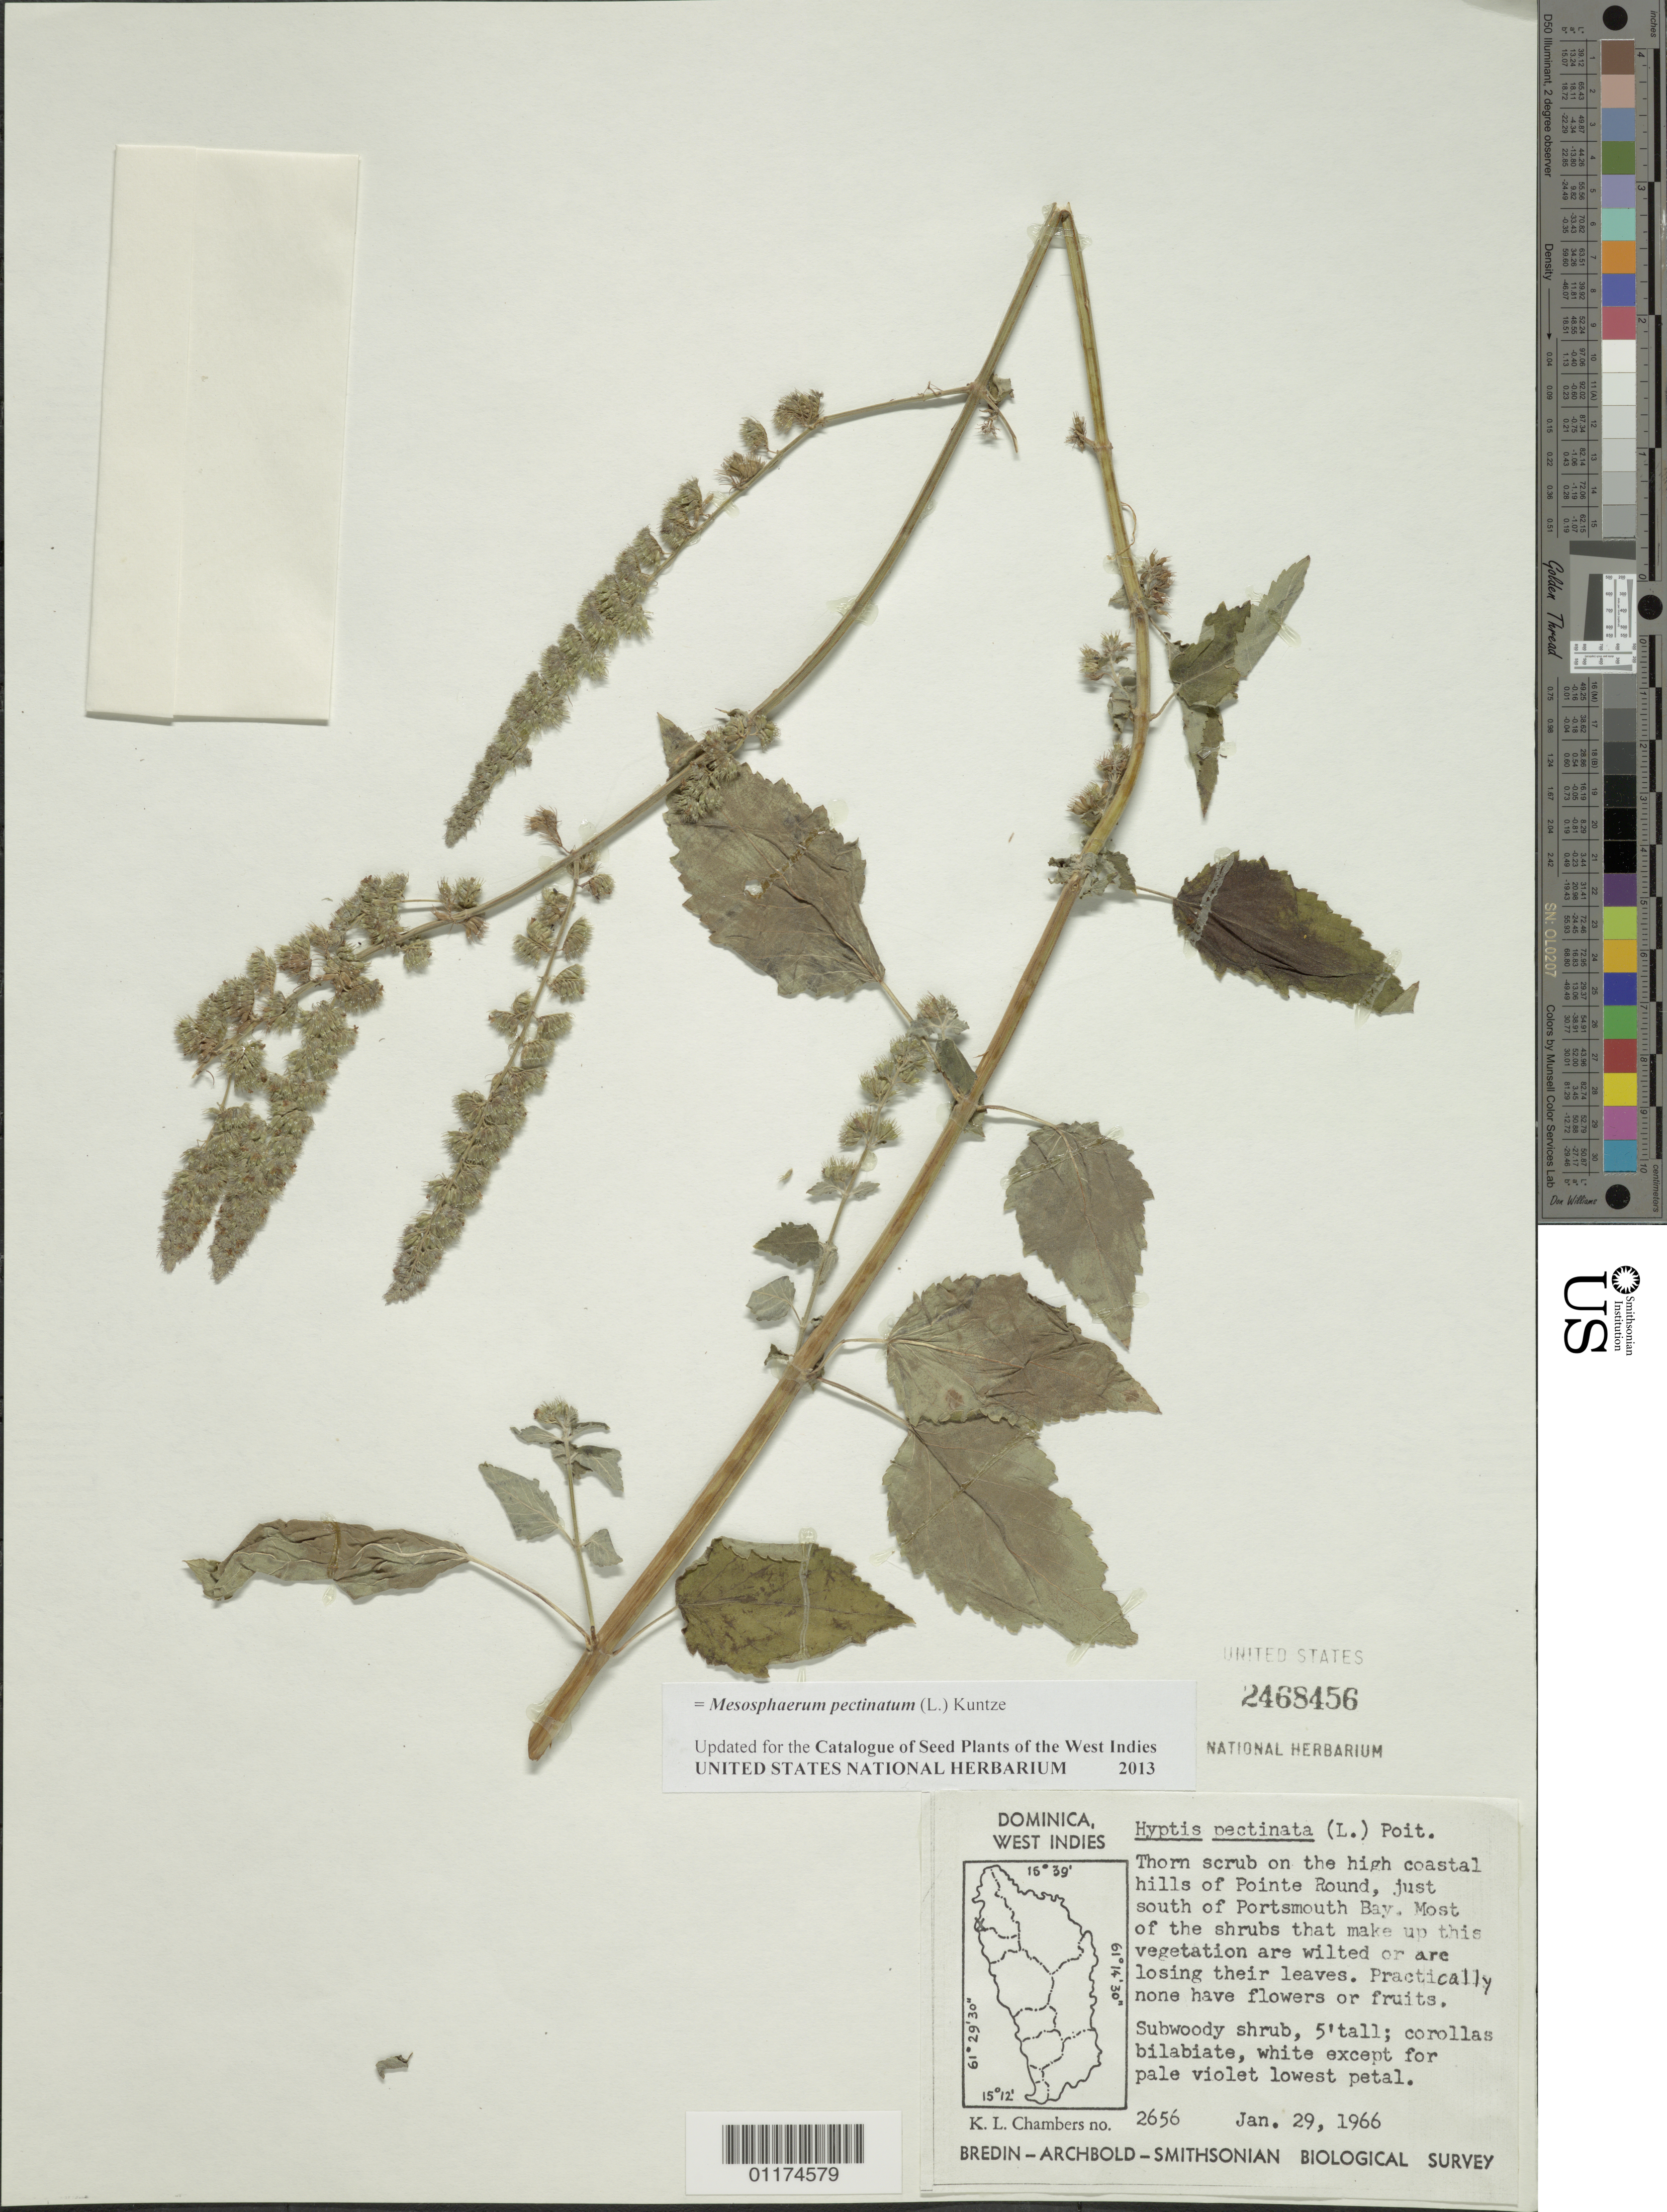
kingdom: Plantae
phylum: Tracheophyta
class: Magnoliopsida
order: Lamiales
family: Lamiaceae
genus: Mesosphaerum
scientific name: Mesosphaerum pectinatum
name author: (L.) Kuntze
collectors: K. L. Chambers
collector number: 2656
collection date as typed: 29 Jan 1966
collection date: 1966-01-29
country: Dominica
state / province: St. John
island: Dominica I.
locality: Thorn shrub on the high coastal hills of Pointe Round, just south of Portsmouth Bay.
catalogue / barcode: US 2468456